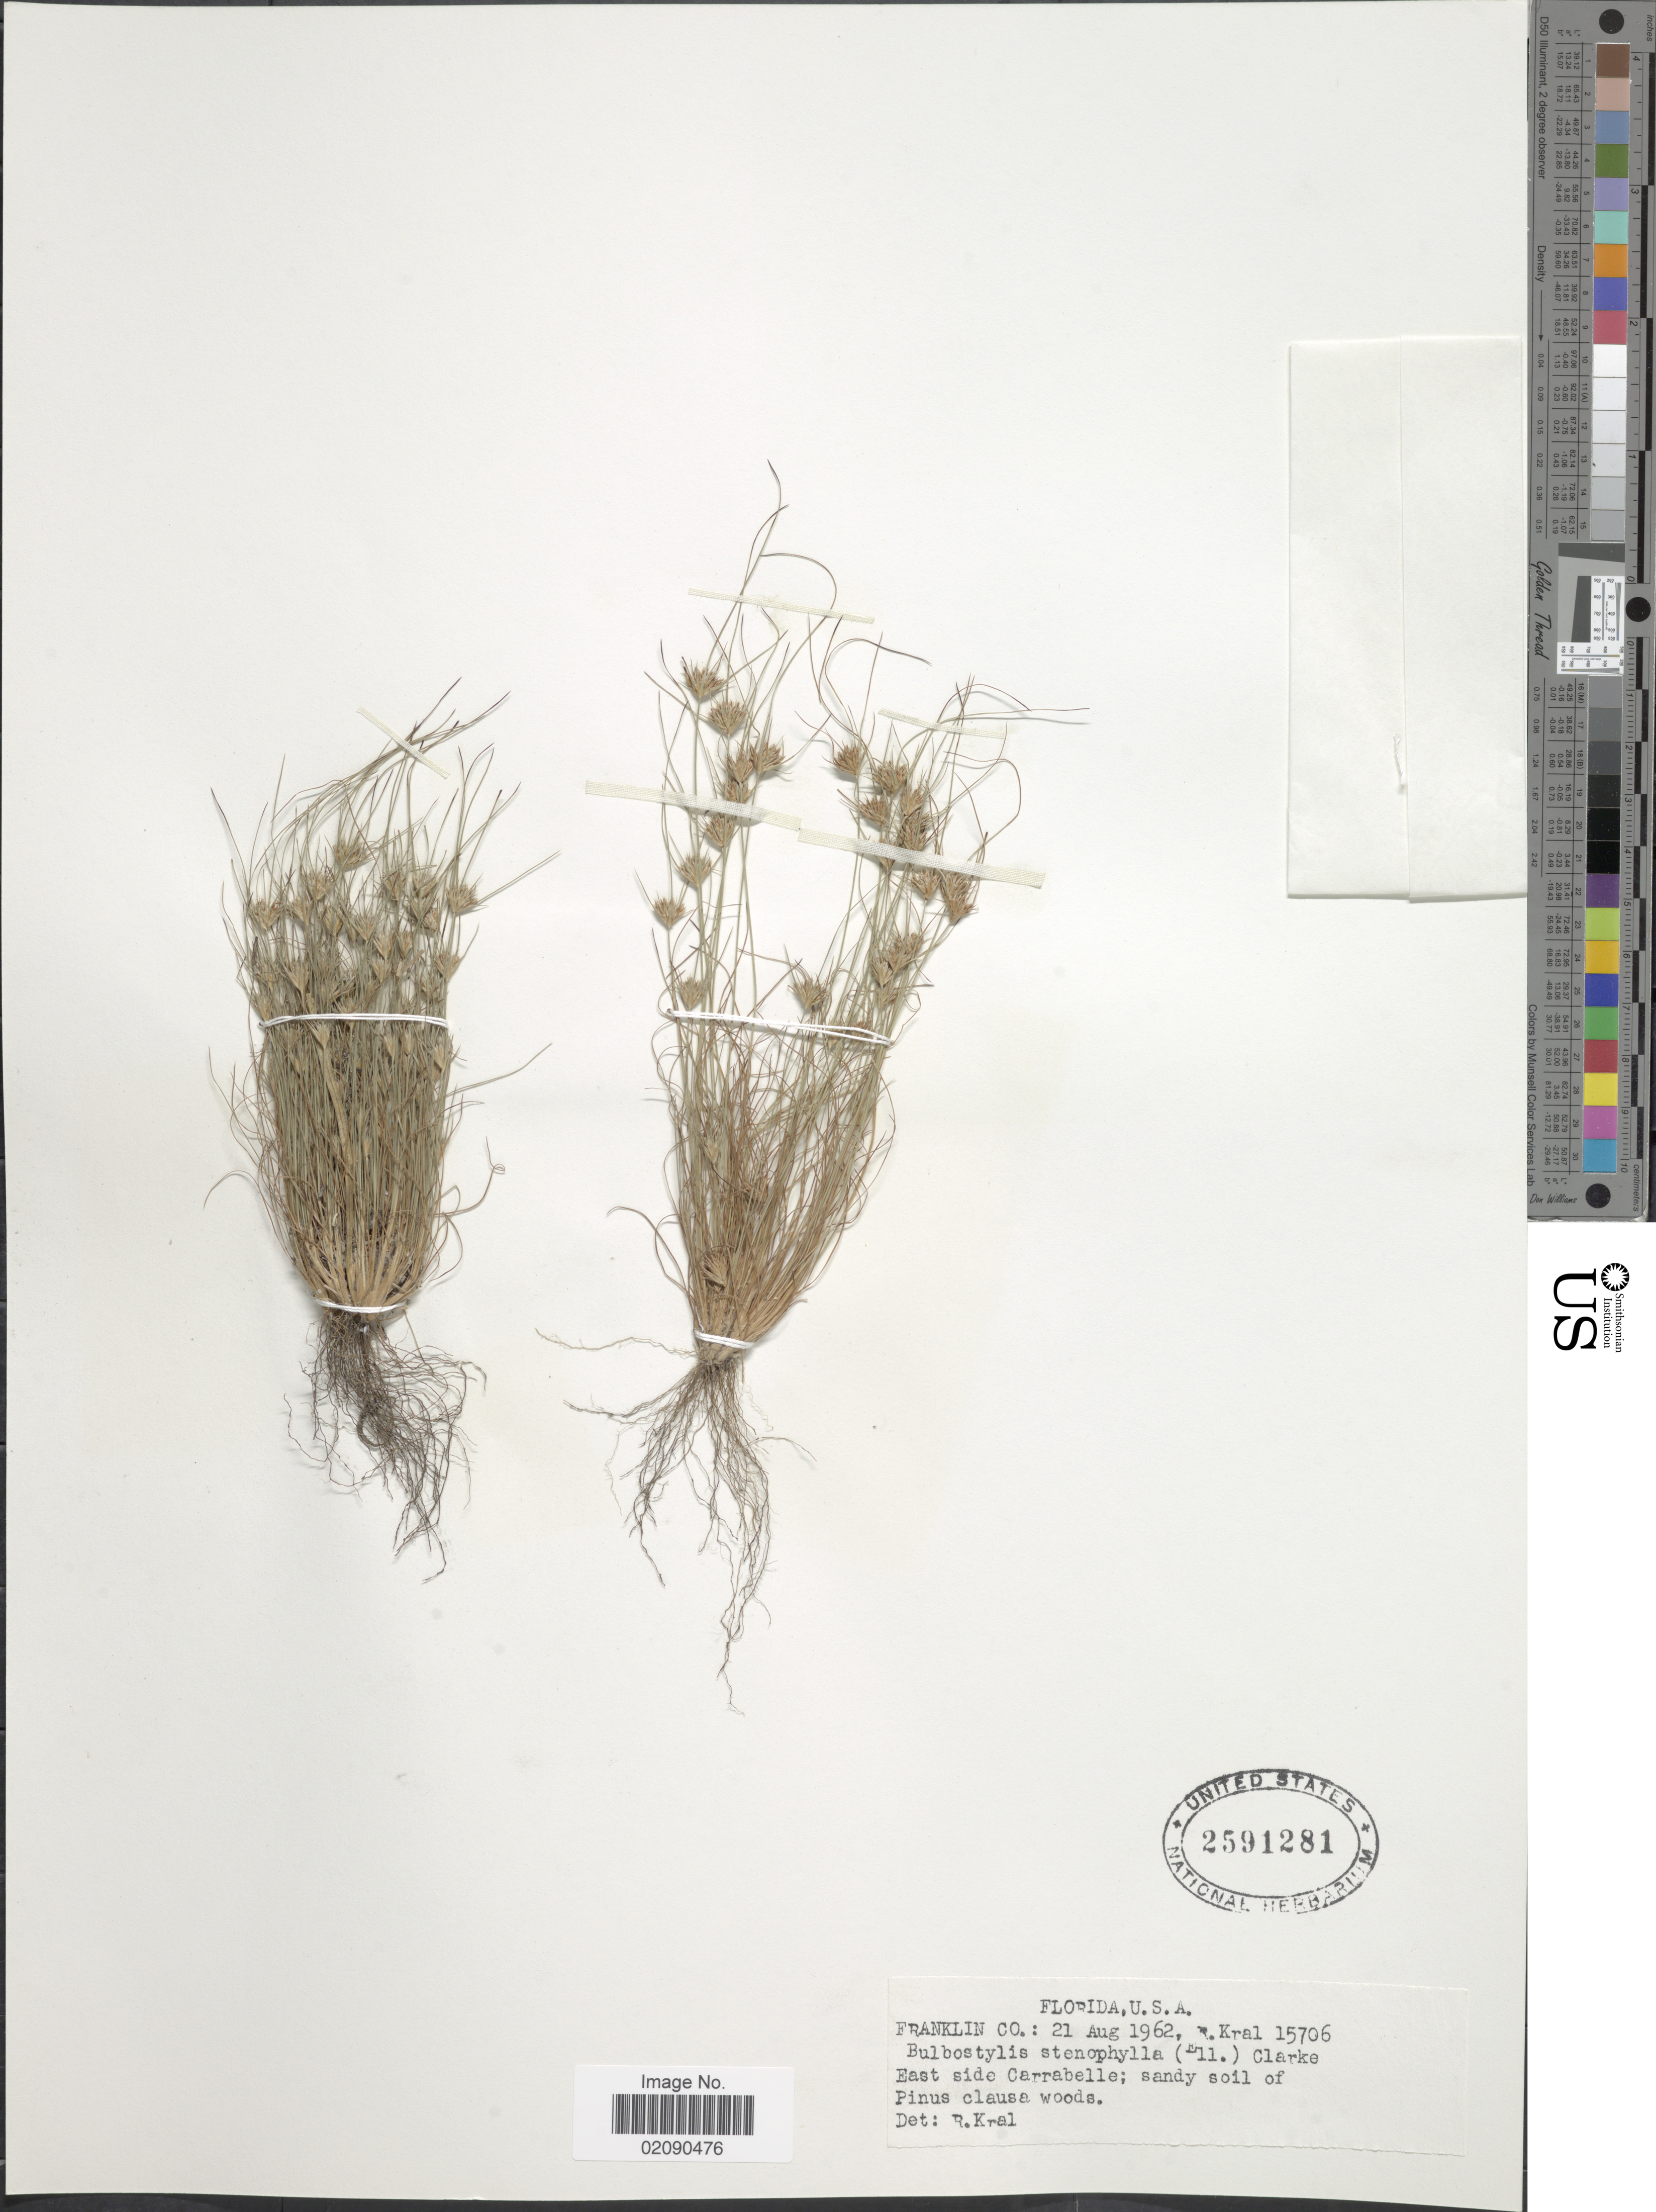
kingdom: Plantae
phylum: Tracheophyta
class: Liliopsida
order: Poales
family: Cyperaceae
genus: Bulbostylis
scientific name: Bulbostylis stenophylla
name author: (Elliott) C.B. Clarke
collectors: R. Kral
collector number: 15706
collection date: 1962-08-21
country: United States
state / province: Florida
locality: Franklin Co; East side Carrabelle; sandy soil of Pinus clausa woods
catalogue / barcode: US 2591281